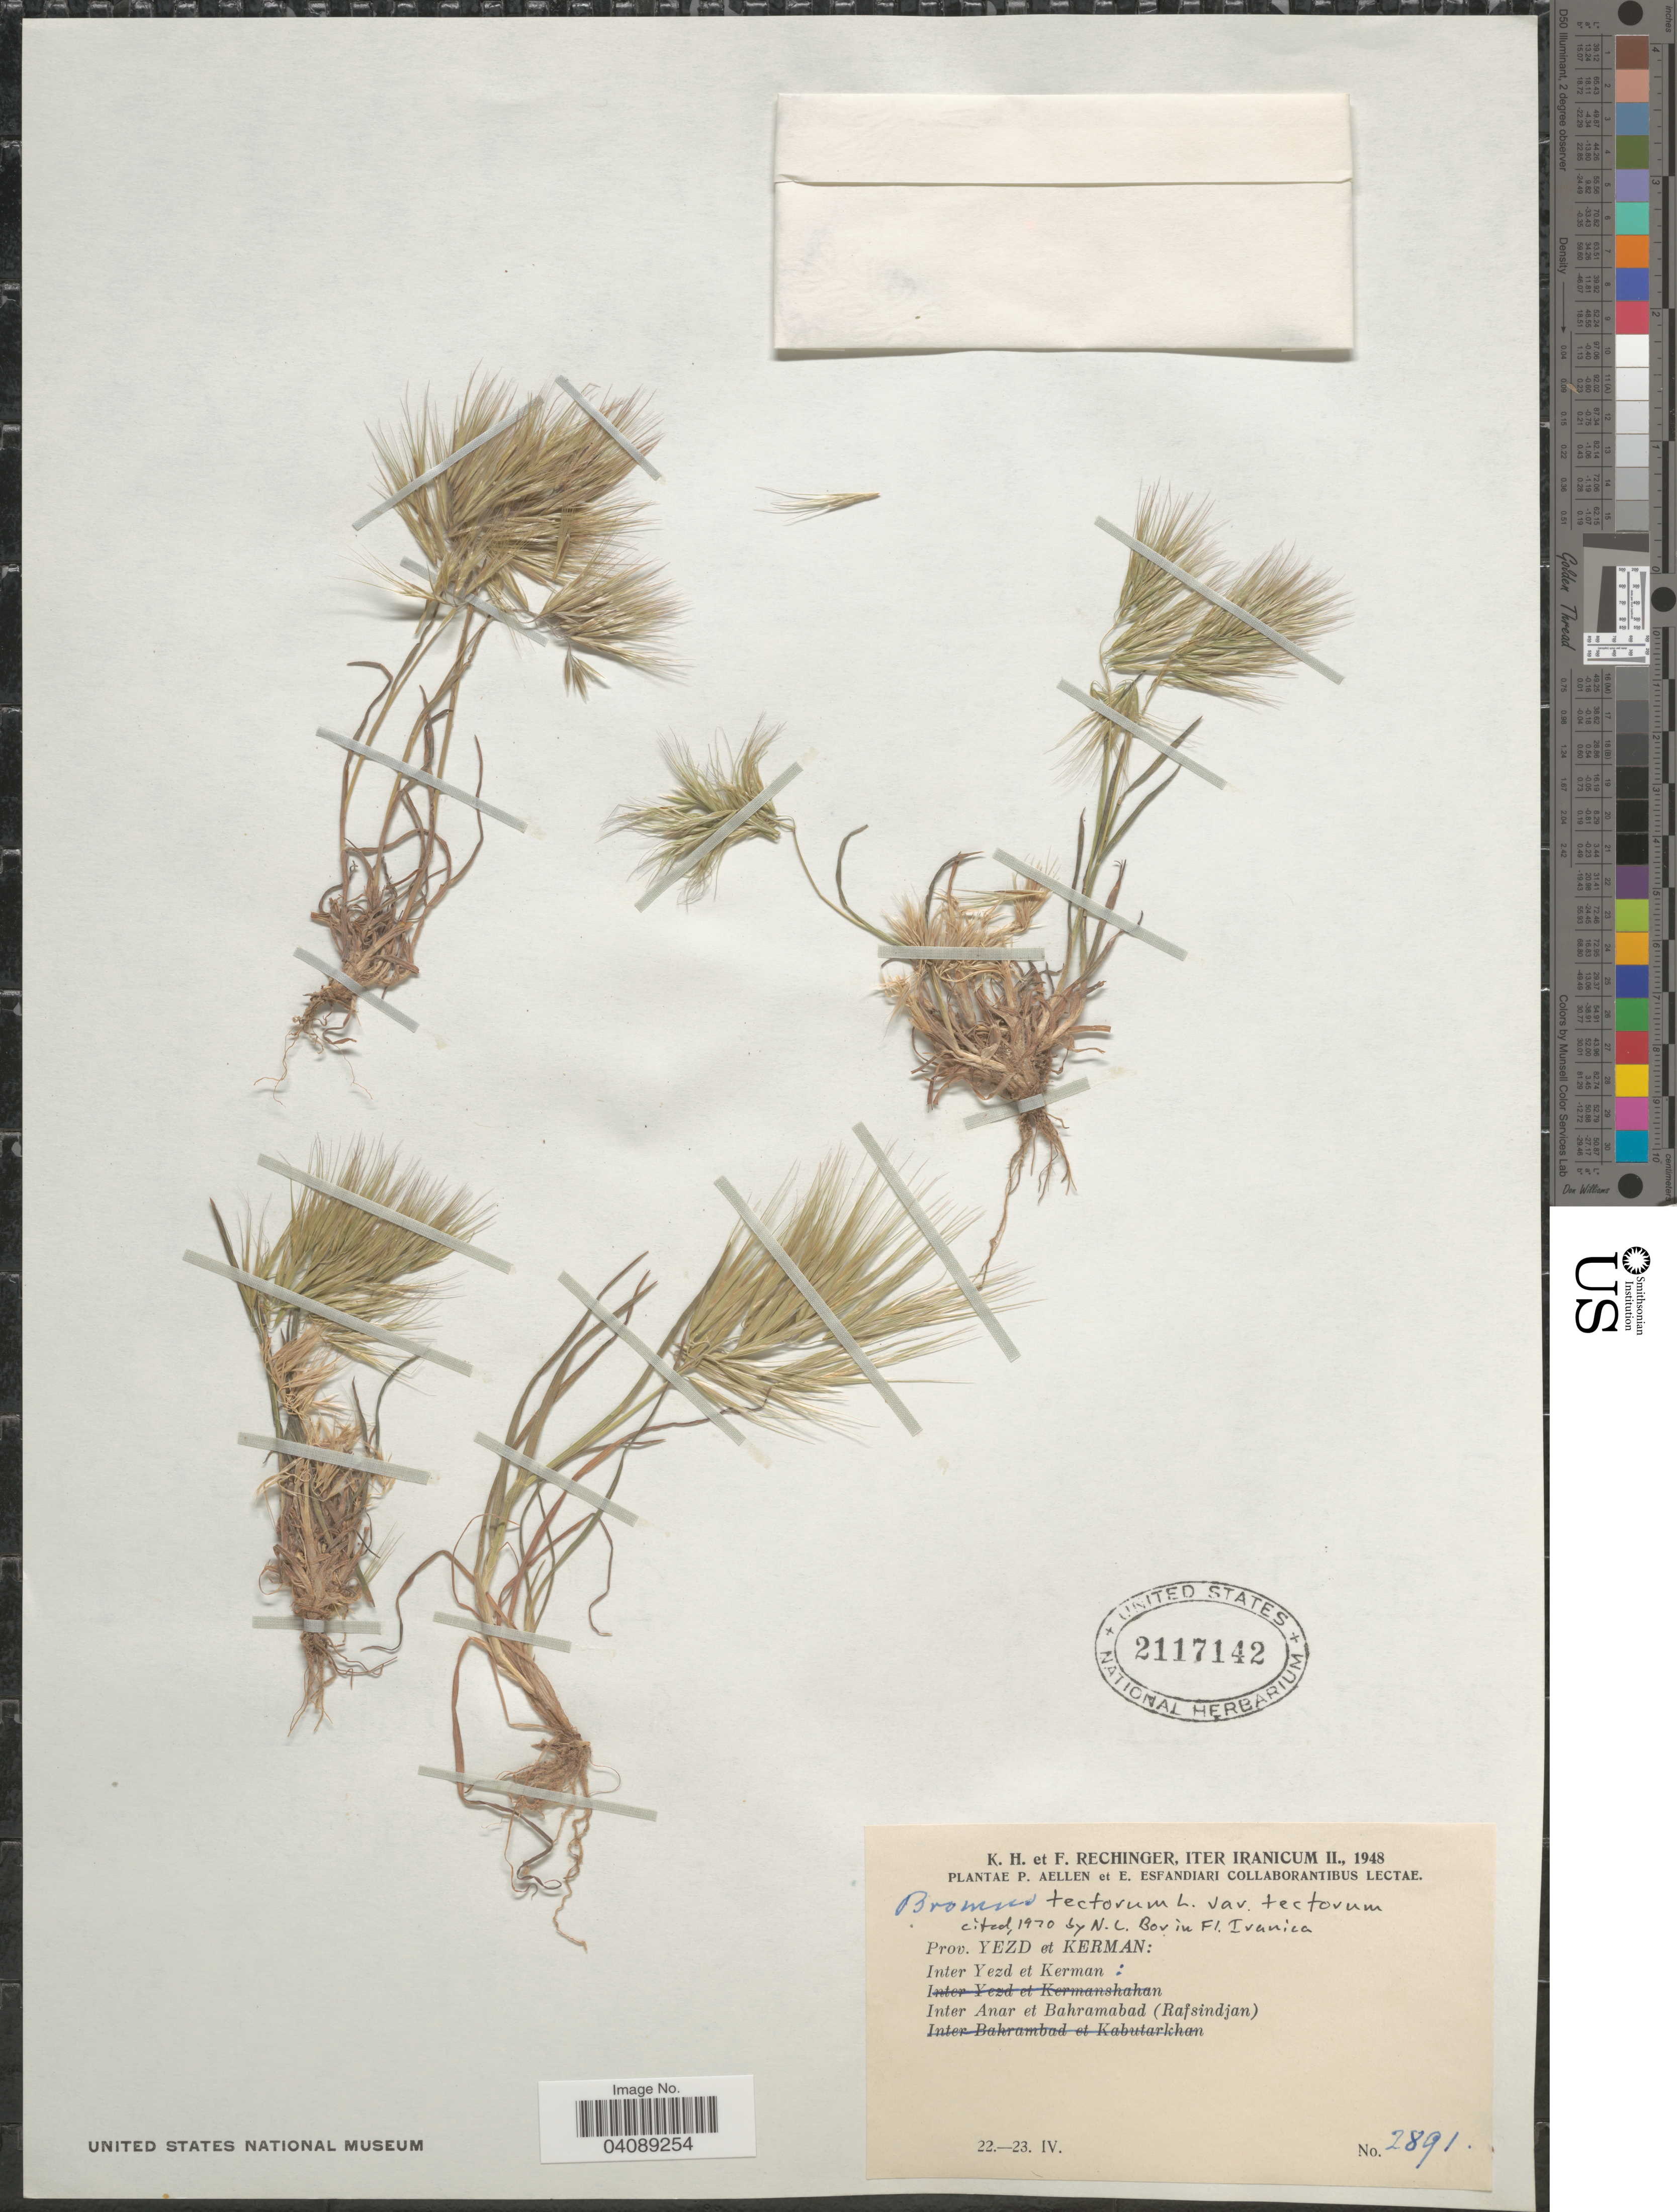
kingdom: Plantae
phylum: Tracheophyta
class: Liliopsida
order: Poales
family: Poaceae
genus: Bromus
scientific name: Bromus tectorum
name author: L.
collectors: K. H. Rechinger & F. Rechinger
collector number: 2891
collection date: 1948-04-22/1948-04-23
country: Iran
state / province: Kerman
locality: Iter Iranicum II., 1948. Prov. Yezd et Kerman: Inter Yezd et Kerman: Inter Anar et Bahramabad (Rafsindjan).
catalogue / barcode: US 2117142